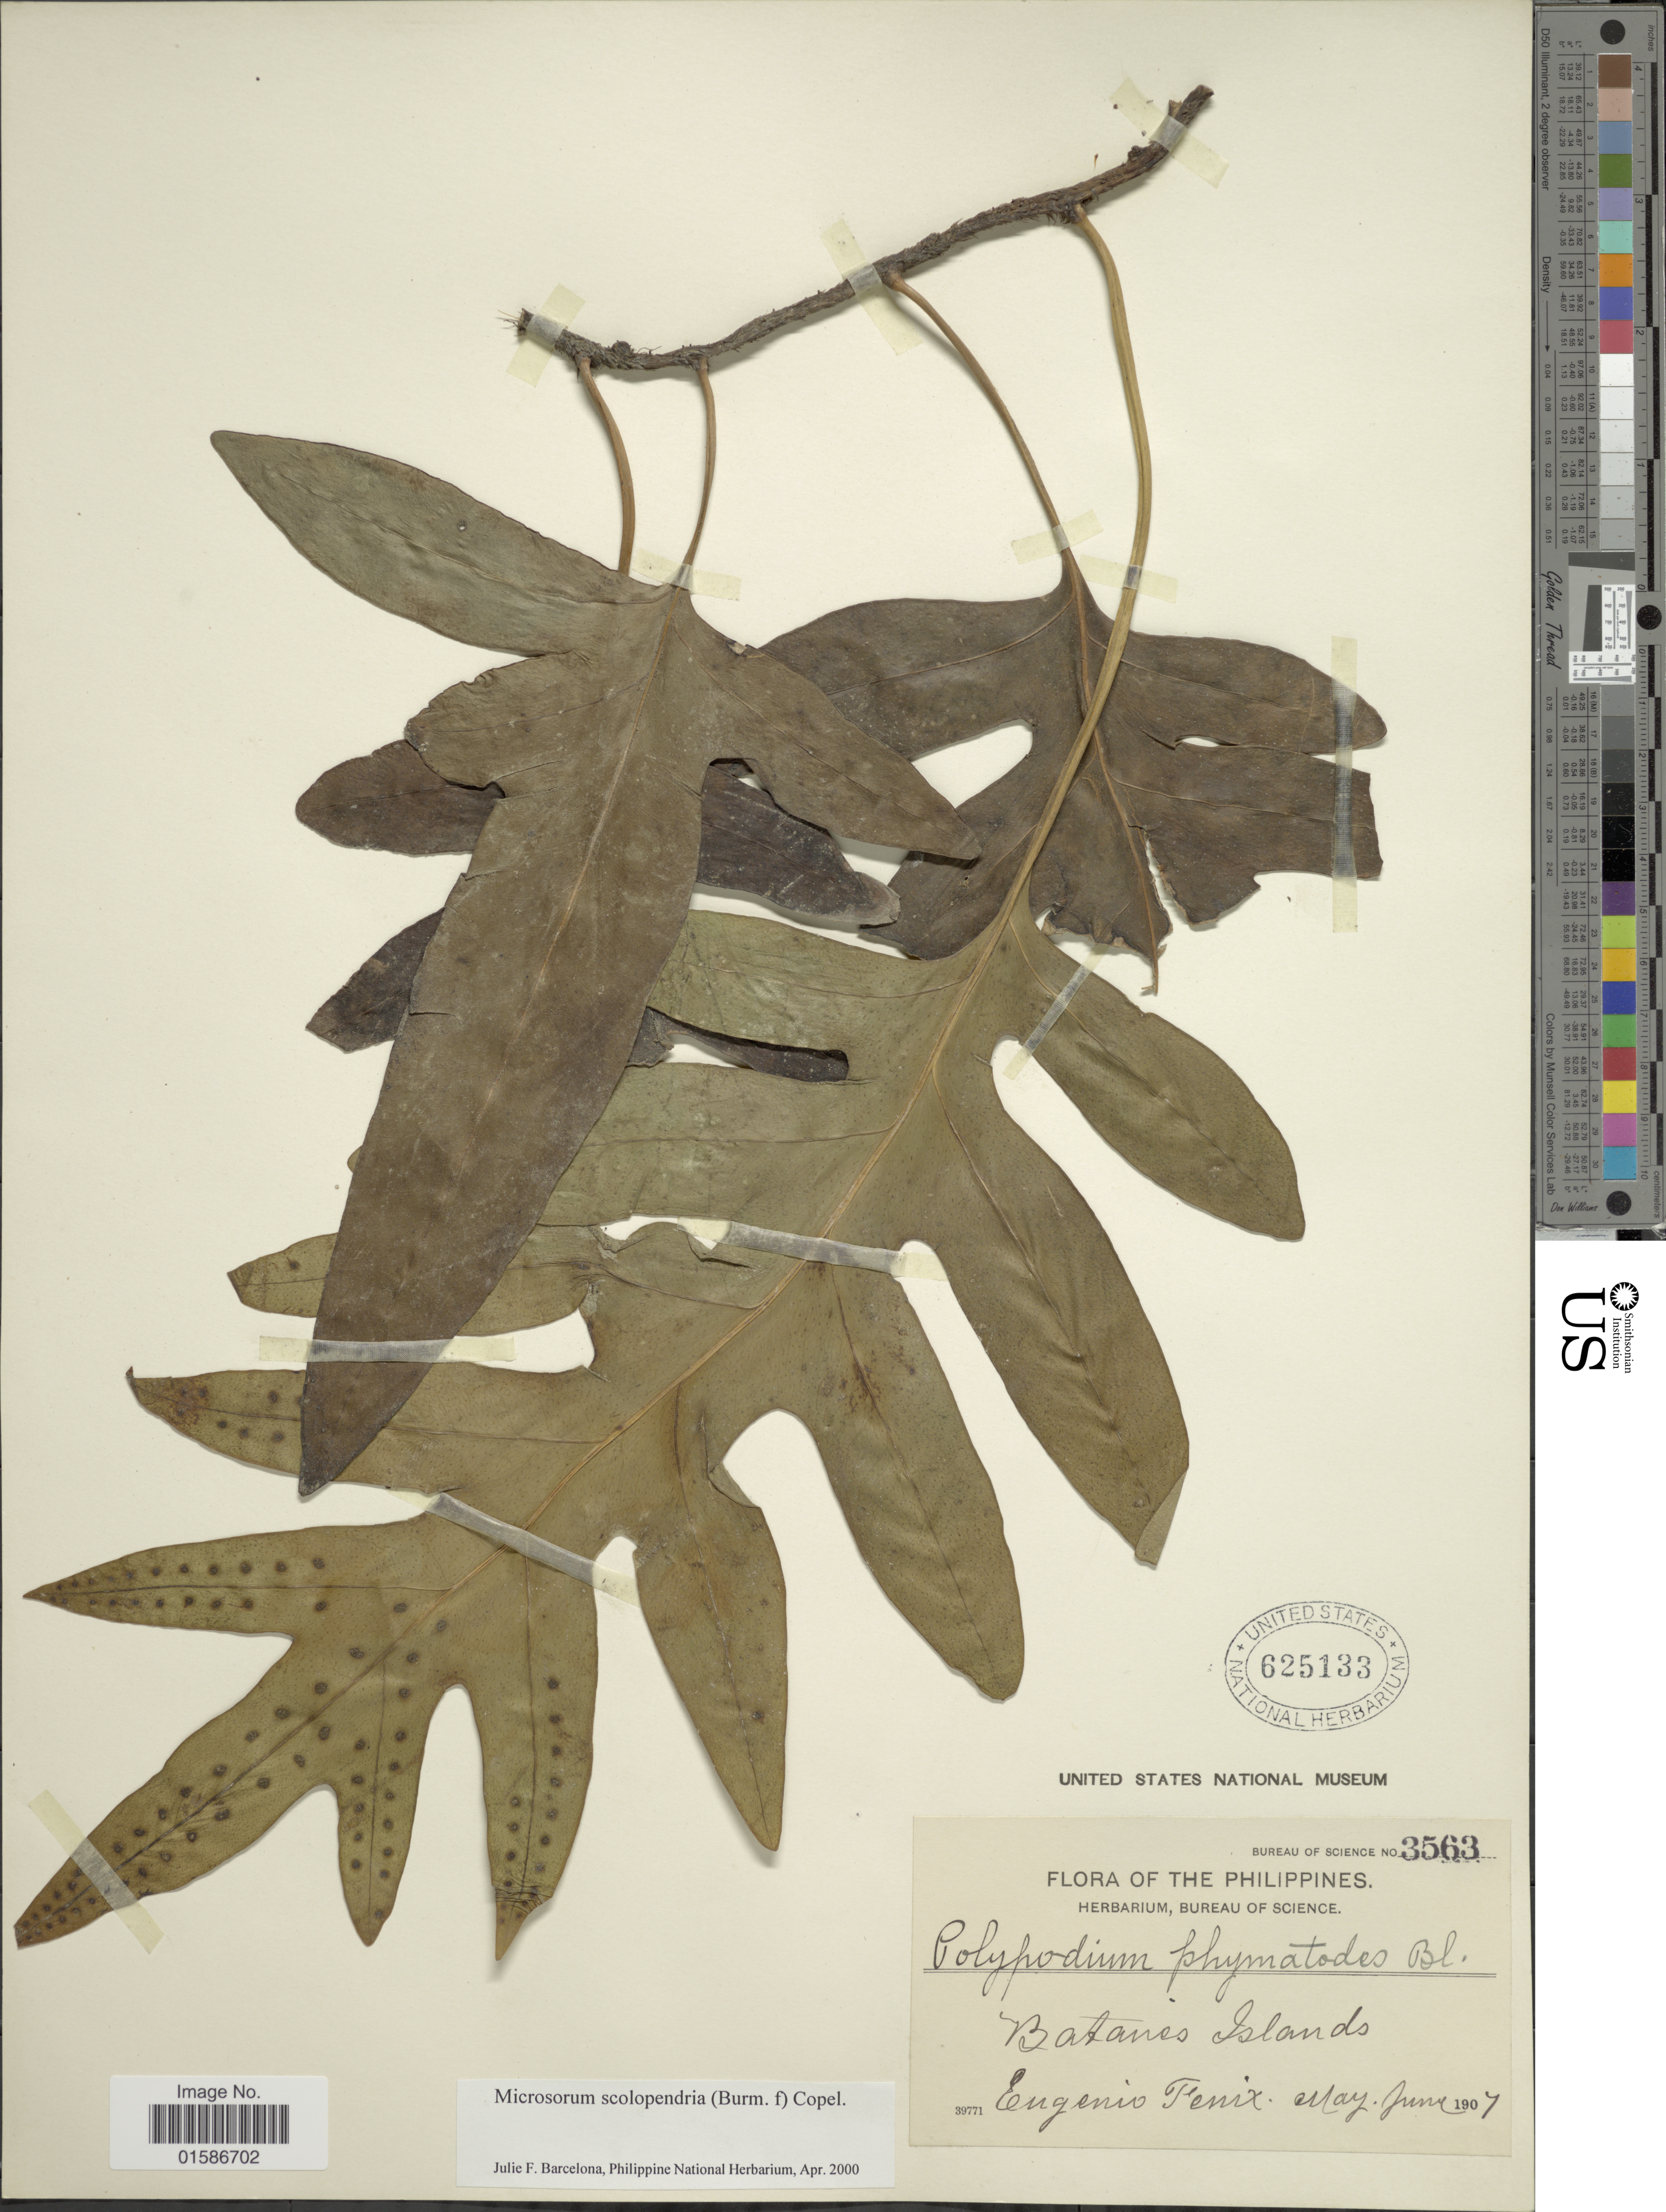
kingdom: Plantae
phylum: Tracheophyta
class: Polypodiopsida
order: Polypodiales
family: Polypodiaceae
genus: Microsorum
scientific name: Microsorum scolopendria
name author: (Burm. f.) Copel.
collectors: E. Fénix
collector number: Bureau of Science 3563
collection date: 1907-05/1907-06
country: Philippines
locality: Batanes Islands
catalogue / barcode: US 625133